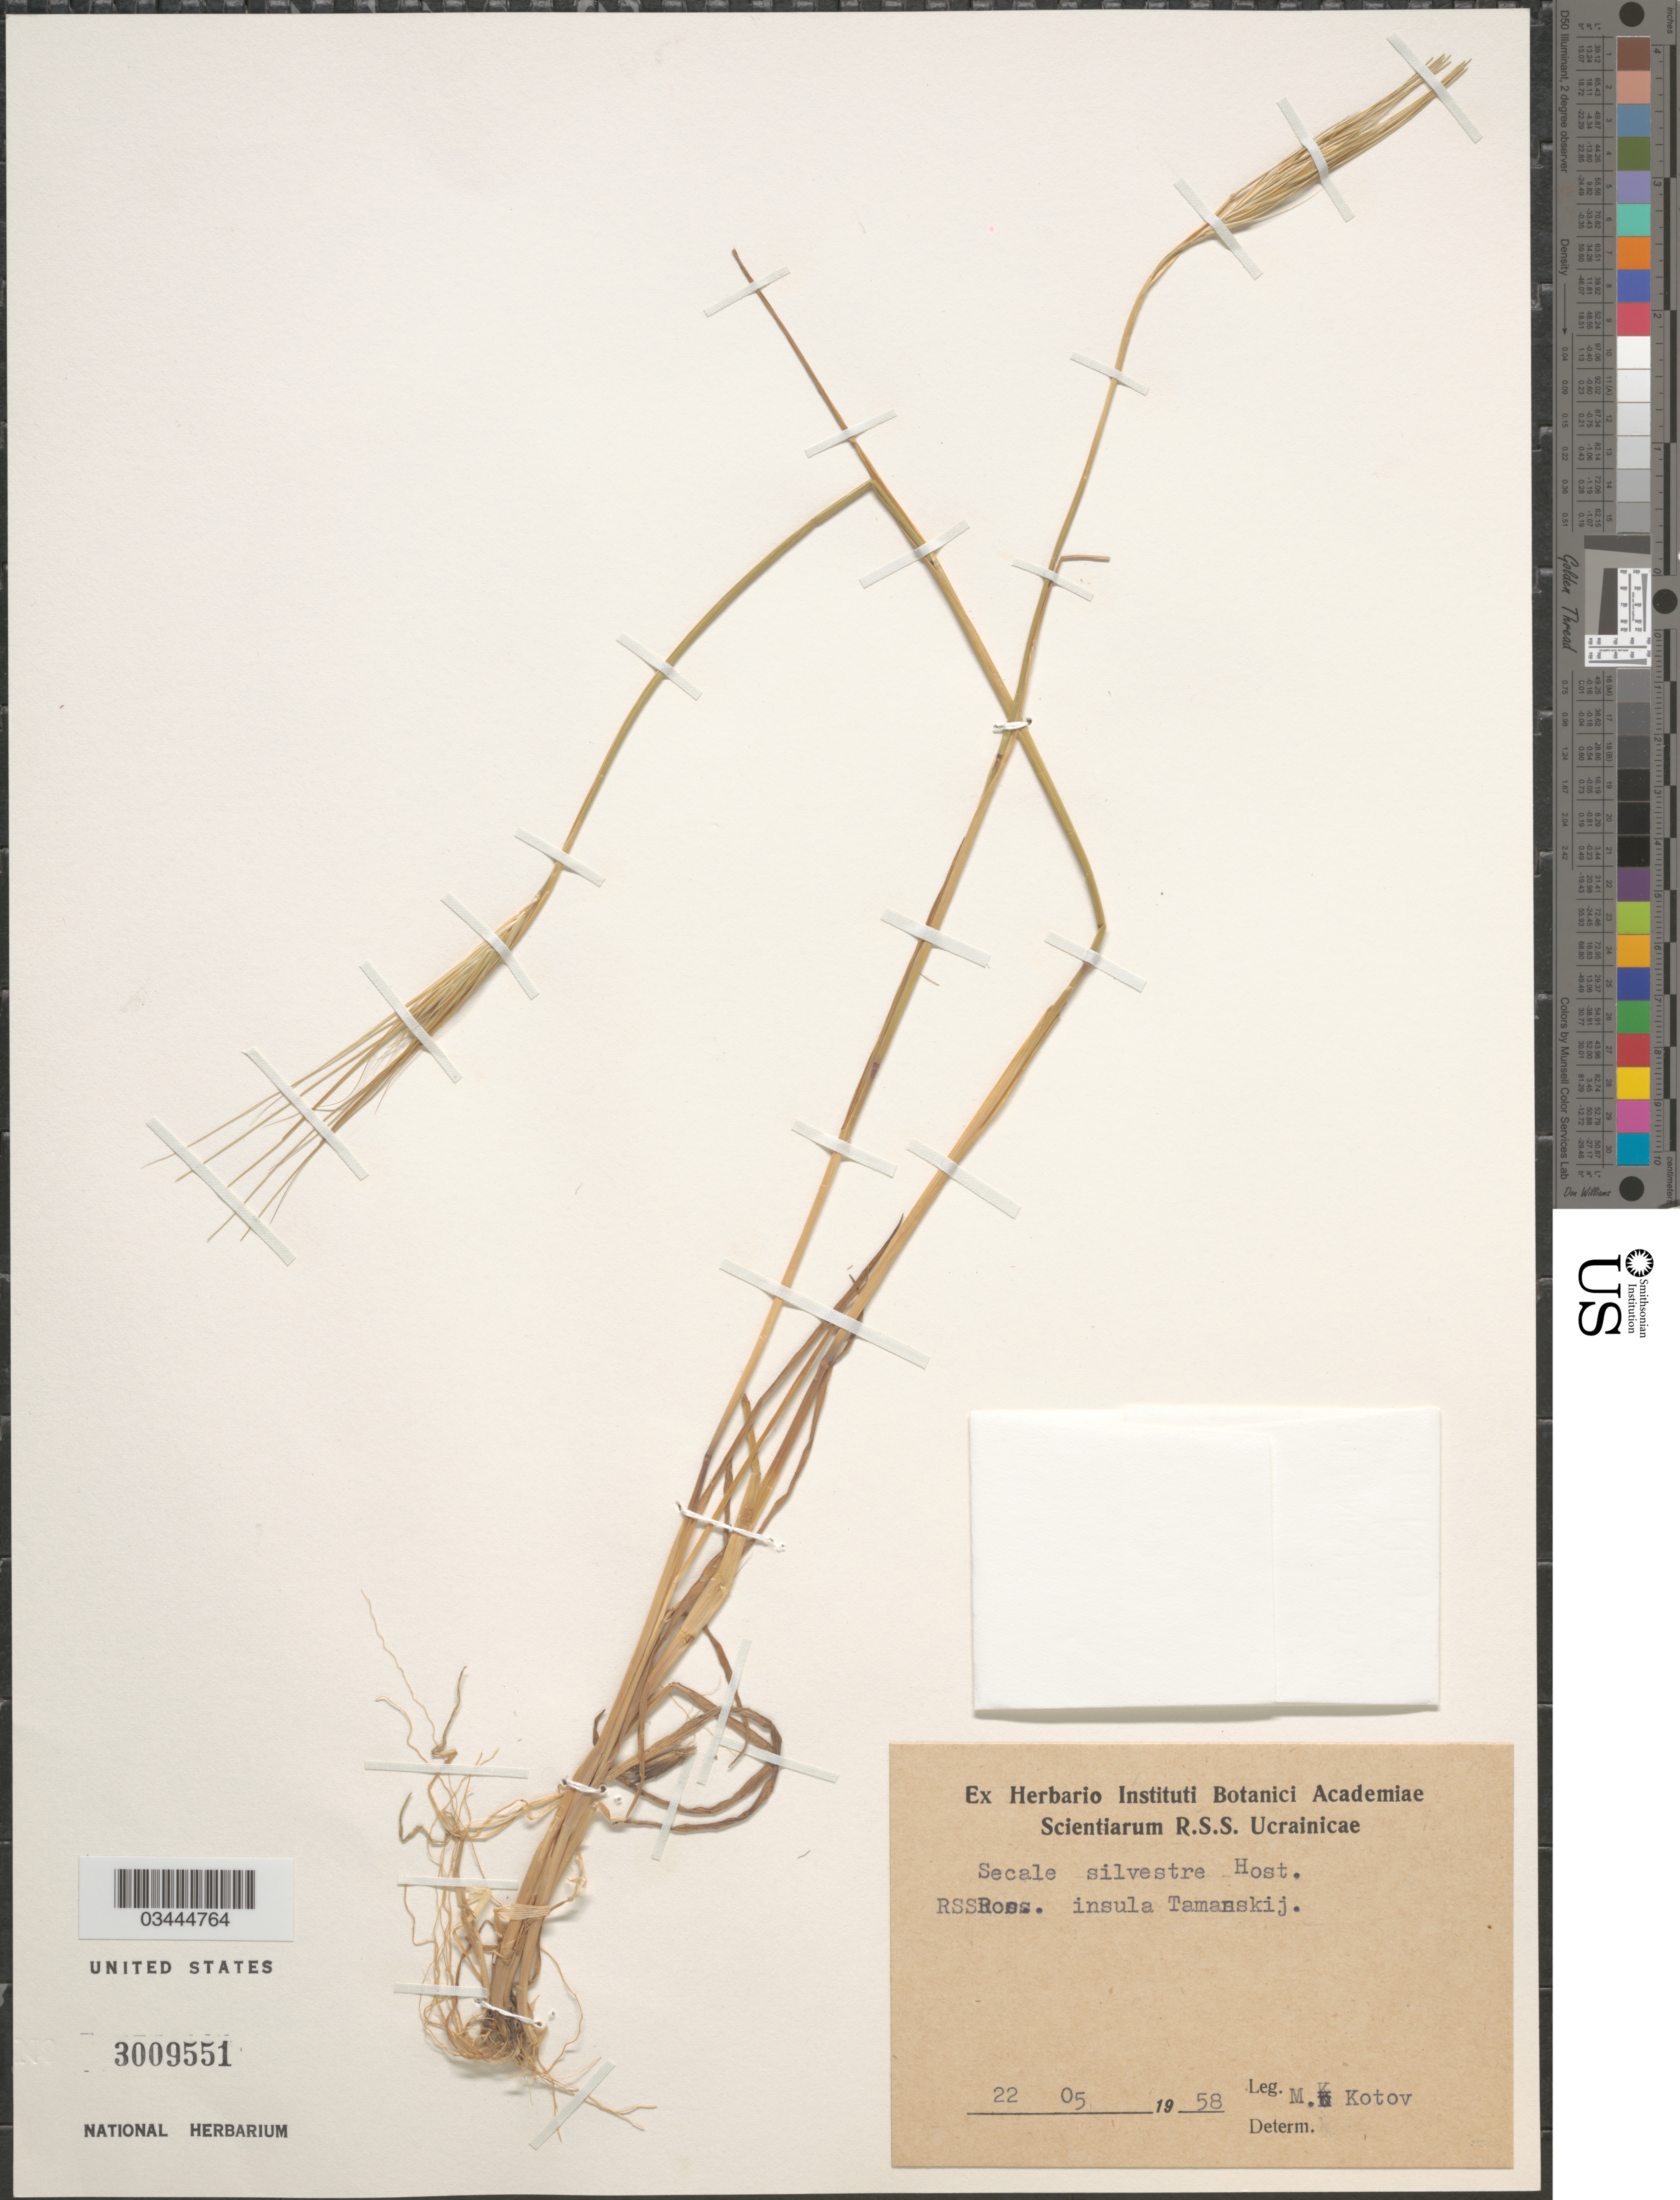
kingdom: Plantae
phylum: Tracheophyta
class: Liliopsida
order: Poales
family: Poaceae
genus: Secale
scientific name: Secale sylvestre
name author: Host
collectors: M. Kotov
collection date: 1958-05-22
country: Ukraine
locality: Ucrainicae. RSSRoss. insula Tamanskij.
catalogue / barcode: US 3009551